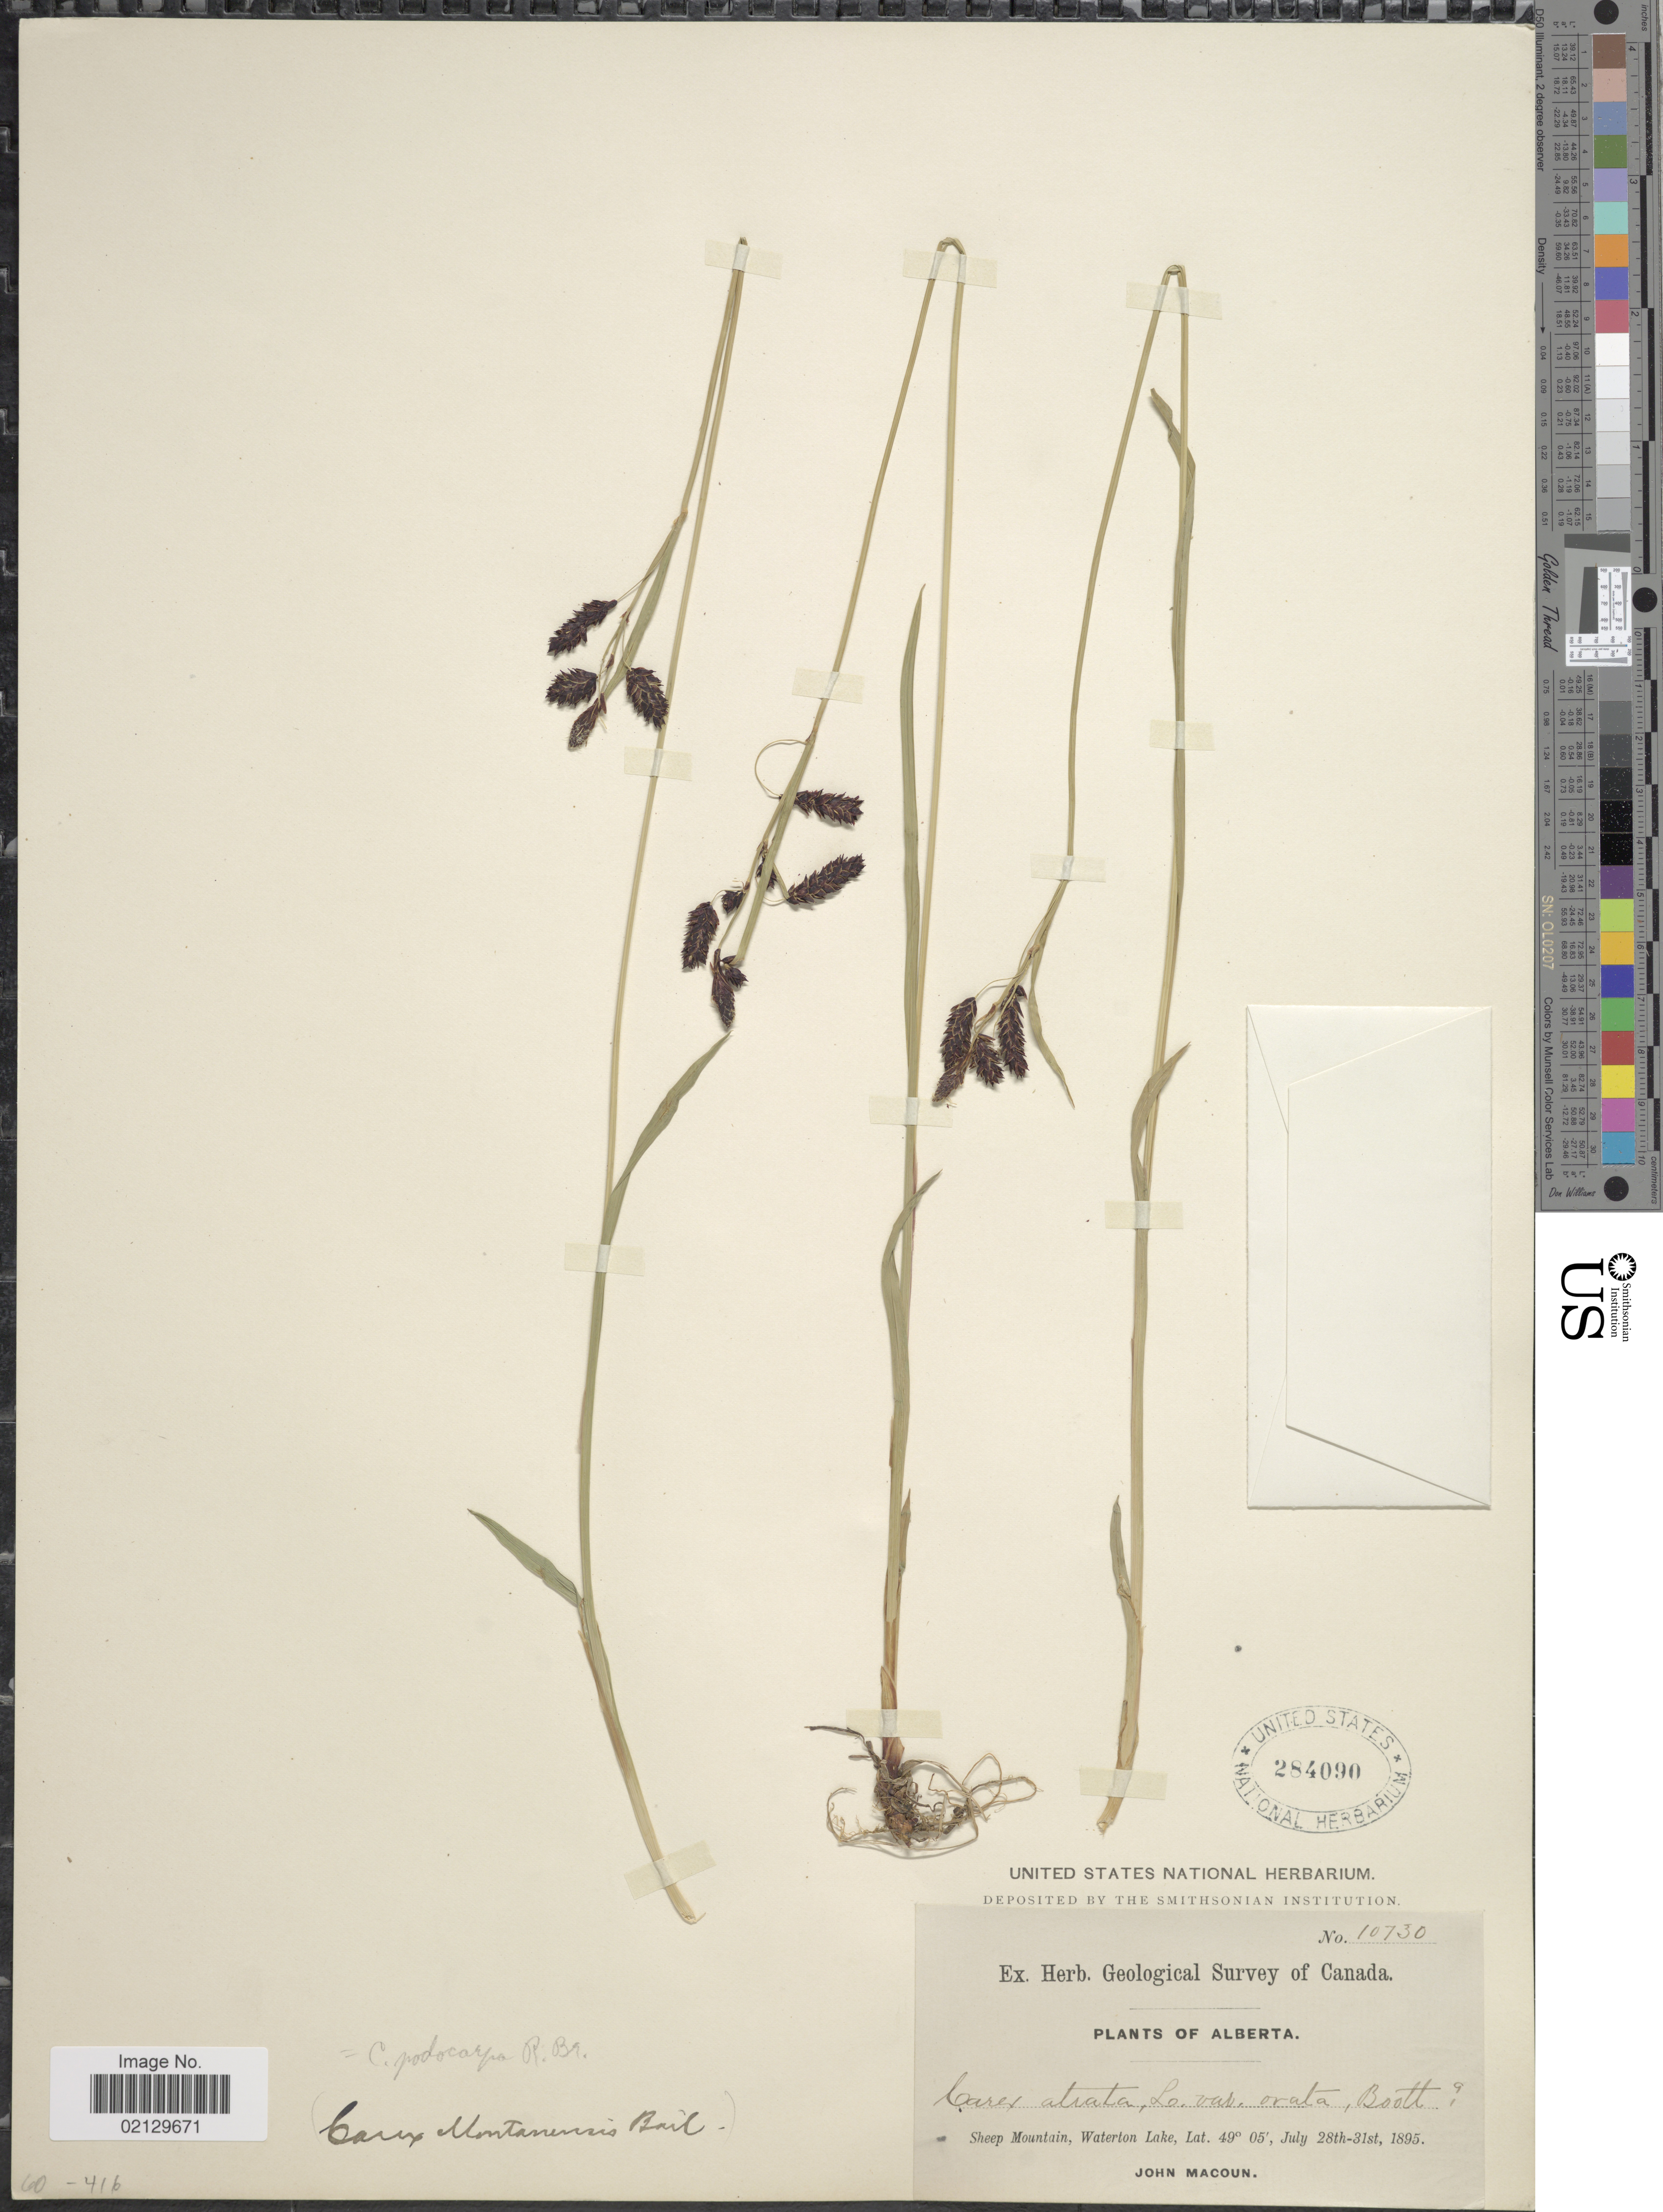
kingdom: Plantae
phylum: Tracheophyta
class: Liliopsida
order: Poales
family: Cyperaceae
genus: Carex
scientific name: Carex podocarpa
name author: R. Br.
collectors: J. Macoun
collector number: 10730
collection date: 1895-07-28/1895-07-31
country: Canada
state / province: Alberta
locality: Alberta, Sheep Mountain, Waterton Lake.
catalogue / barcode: US 284090